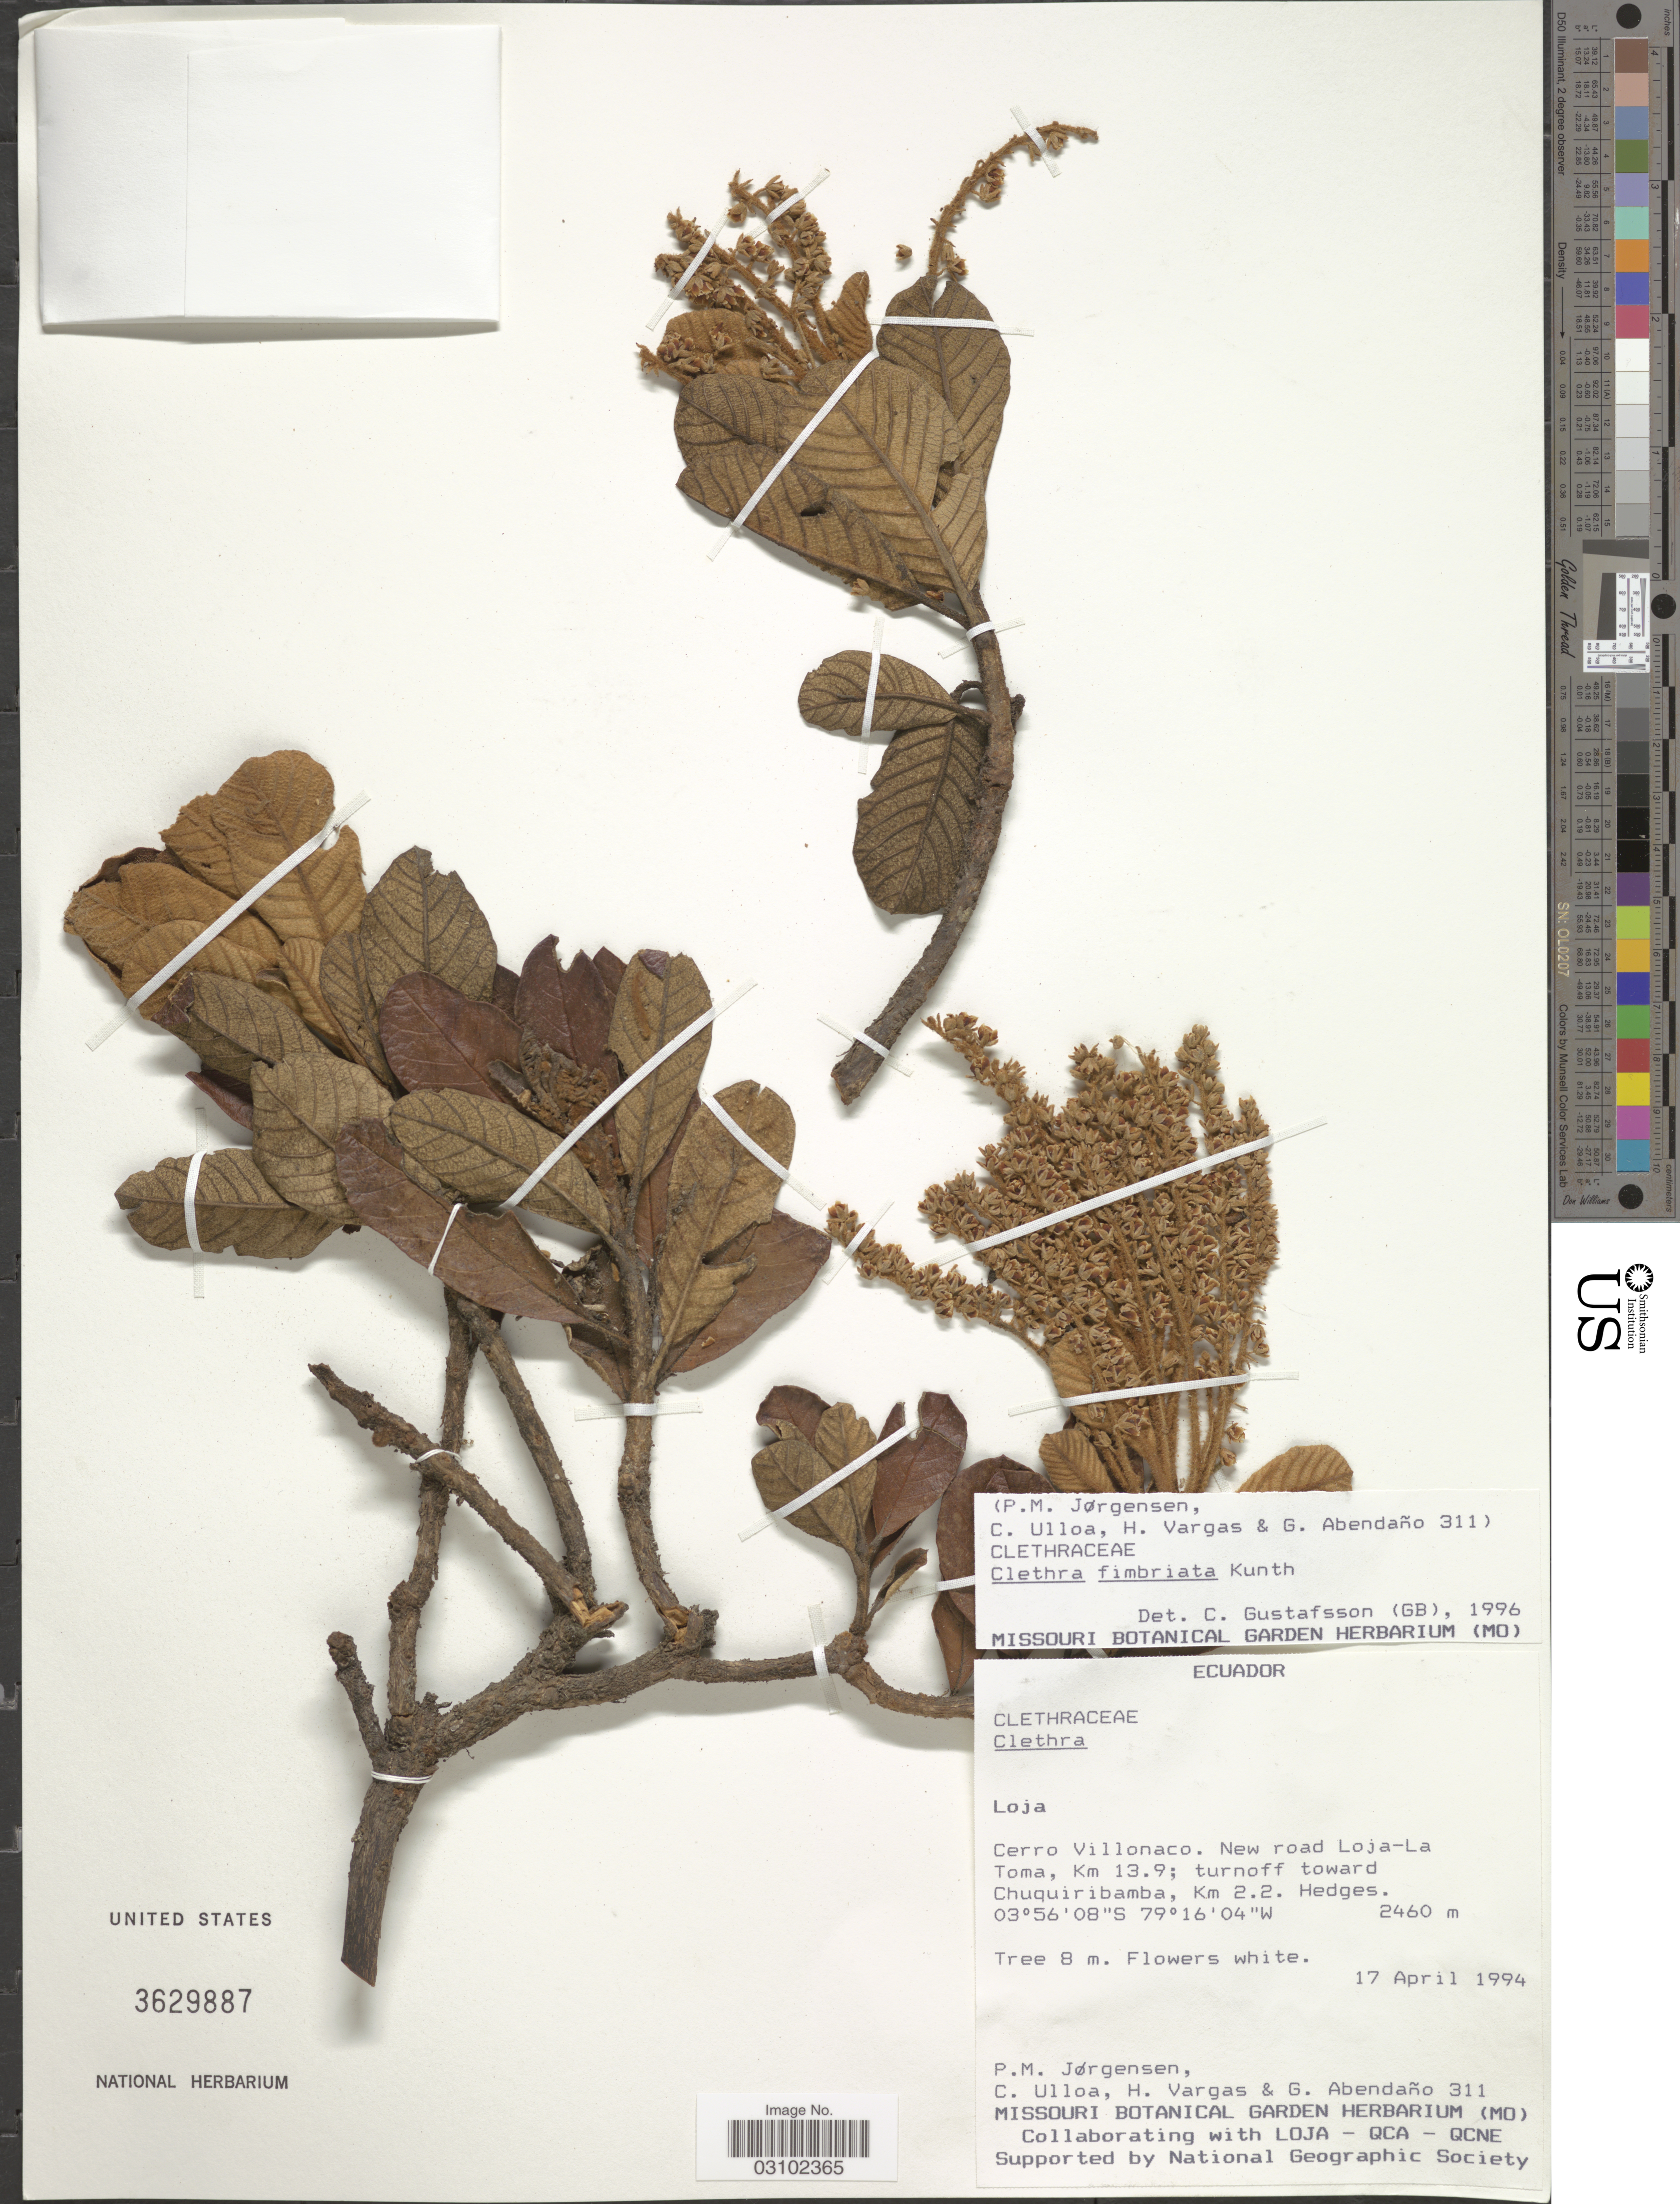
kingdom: Plantae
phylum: Tracheophyta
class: Magnoliopsida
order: Ericales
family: Clethraceae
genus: Clethra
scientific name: Clethra fimbriata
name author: Kunth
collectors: P. Jørgensen, C. Ulloa, H. Vargas & G. Abendaño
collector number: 311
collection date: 1994-04-17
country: Ecuador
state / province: Loja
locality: Cerro Villonaco. New road Loja-La Toma, Km 13.9; turnoff toward Chuquiribamba, Km 2.2.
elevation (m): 2460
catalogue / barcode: US 3629887